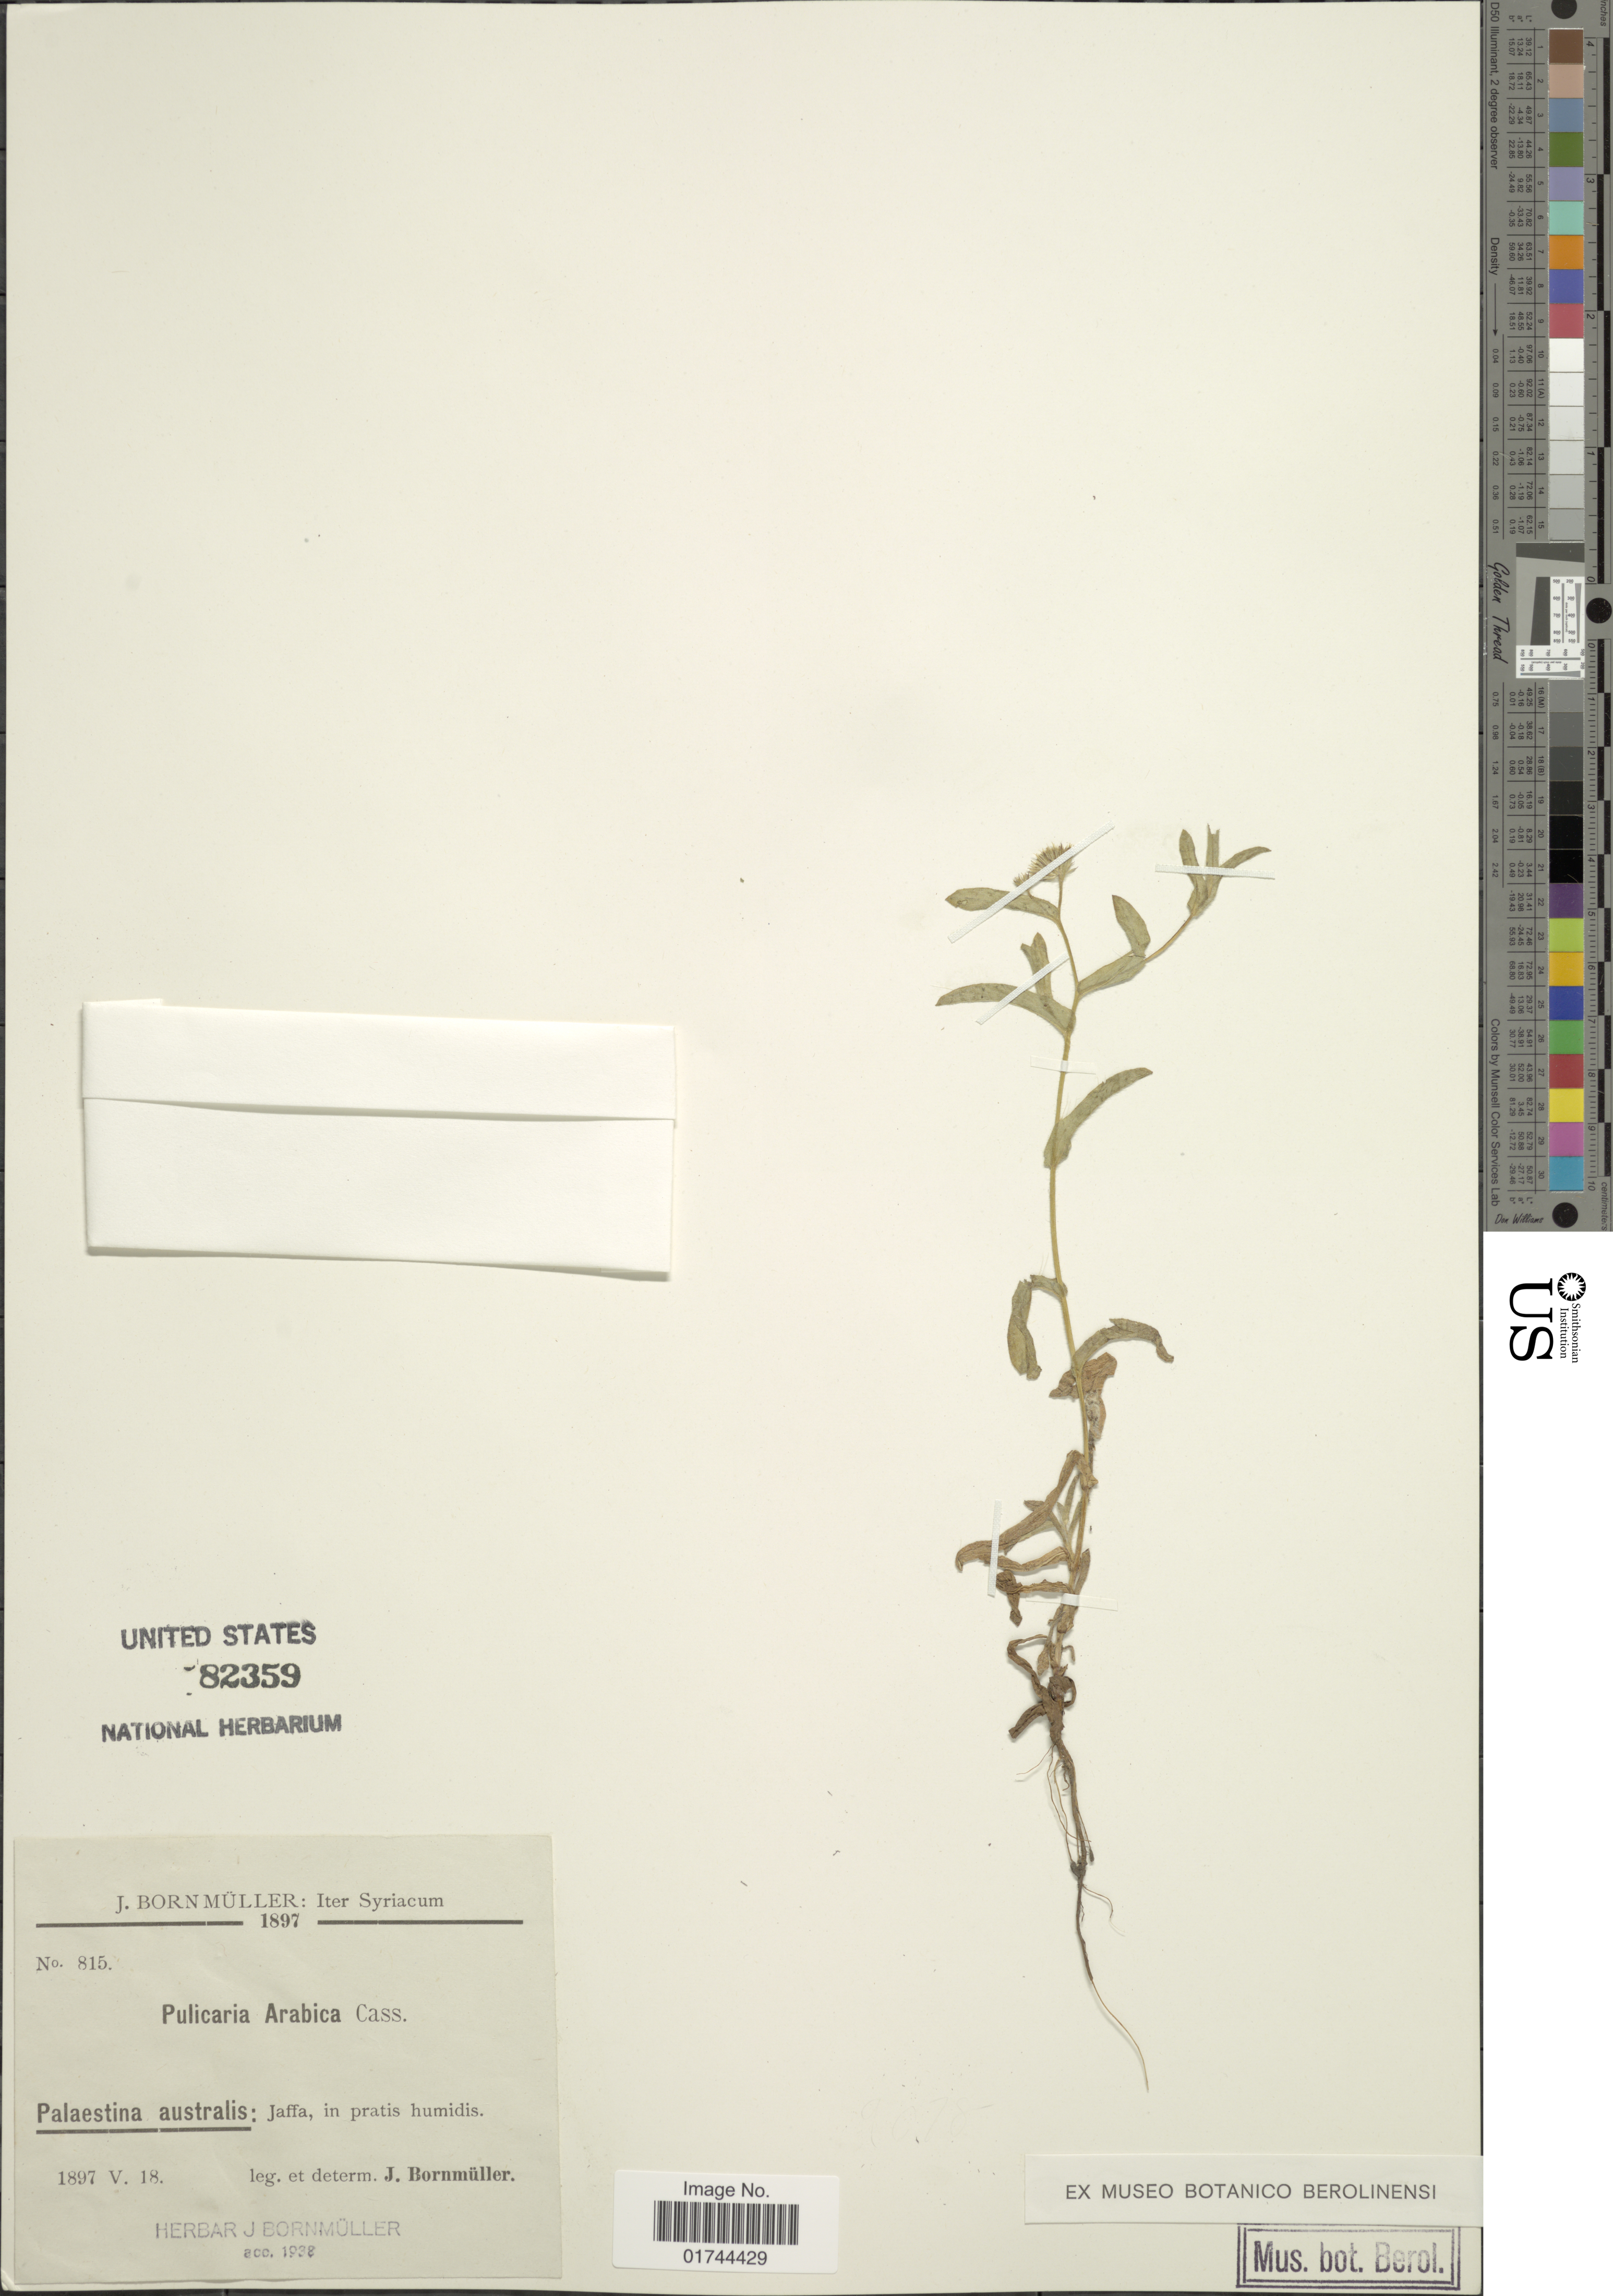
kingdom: Plantae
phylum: Tracheophyta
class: Magnoliopsida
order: Asterales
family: Asteraceae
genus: Pulicaria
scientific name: Pulicaria arabica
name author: (L.) Cass.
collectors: J. Bornmüller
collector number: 815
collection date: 1897-05-18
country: Israel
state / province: Tel Aviv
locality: Palaestina australis: Jaffa, in pratis humidis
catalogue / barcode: US 82359